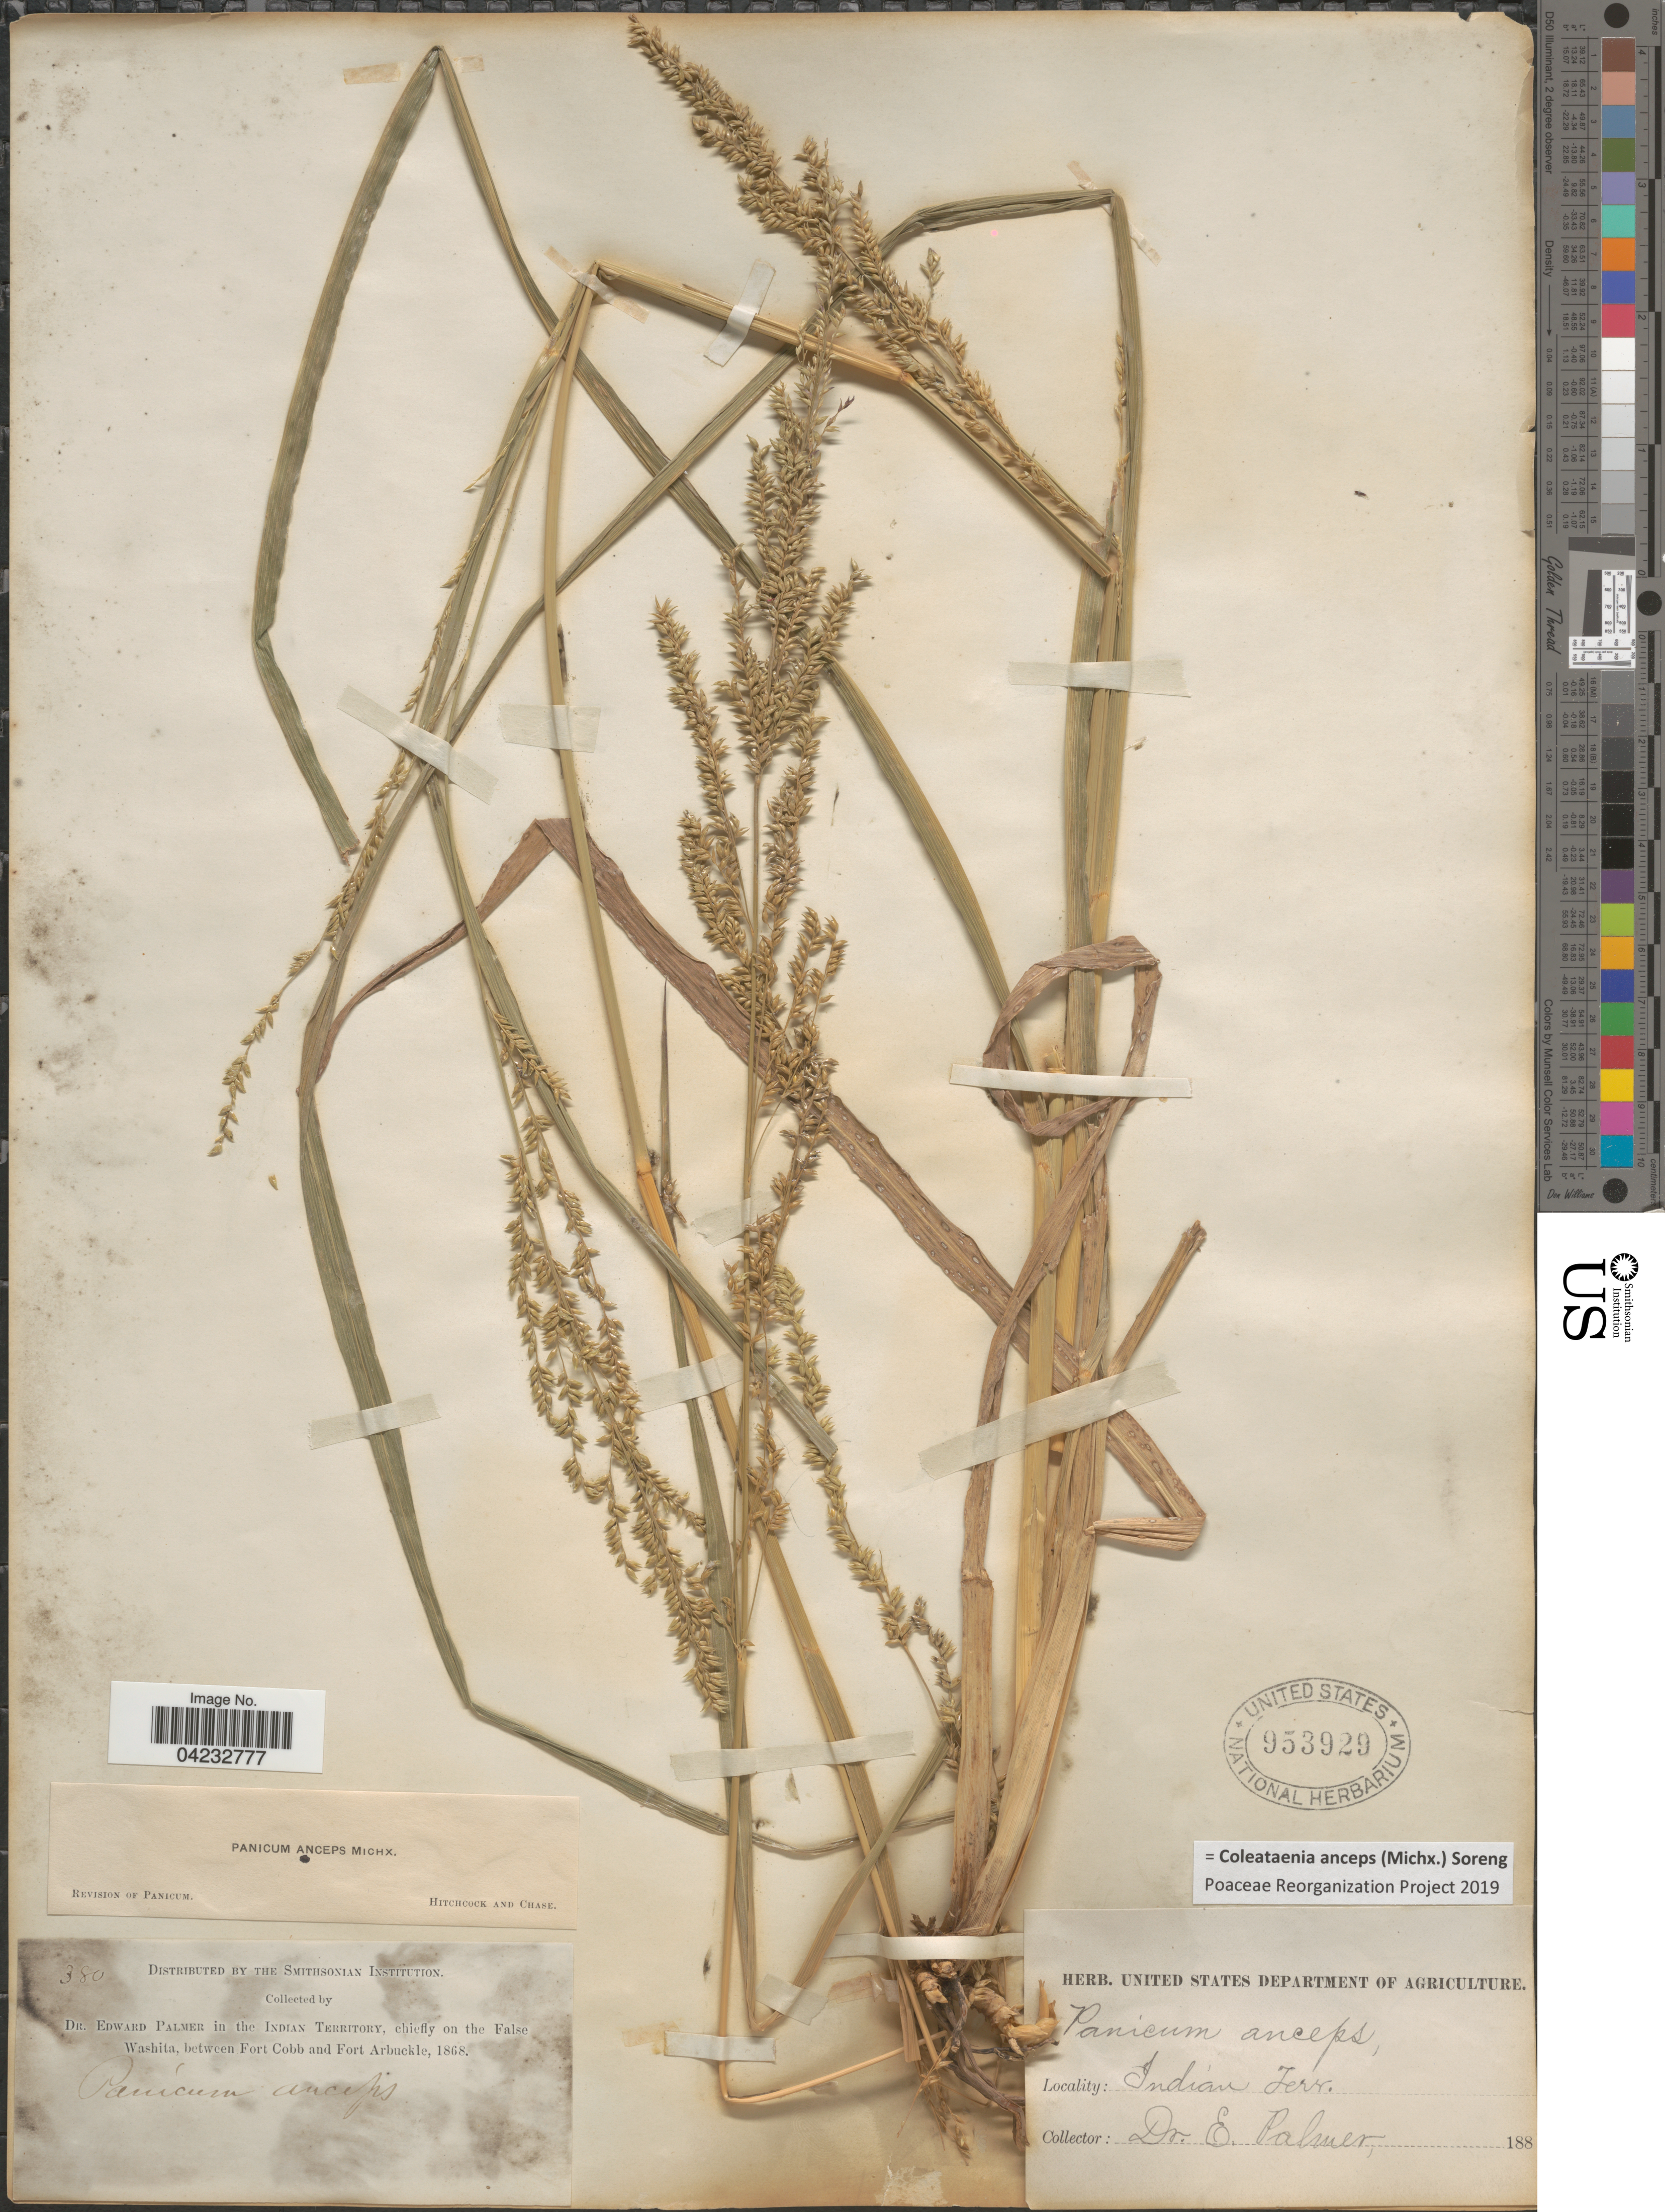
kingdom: Plantae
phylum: Tracheophyta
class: Liliopsida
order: Poales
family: Poaceae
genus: Coleataenia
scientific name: Coleataenia anceps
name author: (Michx.) Soreng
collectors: E. Palmer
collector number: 380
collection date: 1868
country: United States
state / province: Oklahoma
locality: In the Indian Territory, chiefly on the False Washita, between Fort Cobb and Fort Arbuckle.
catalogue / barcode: US 953929